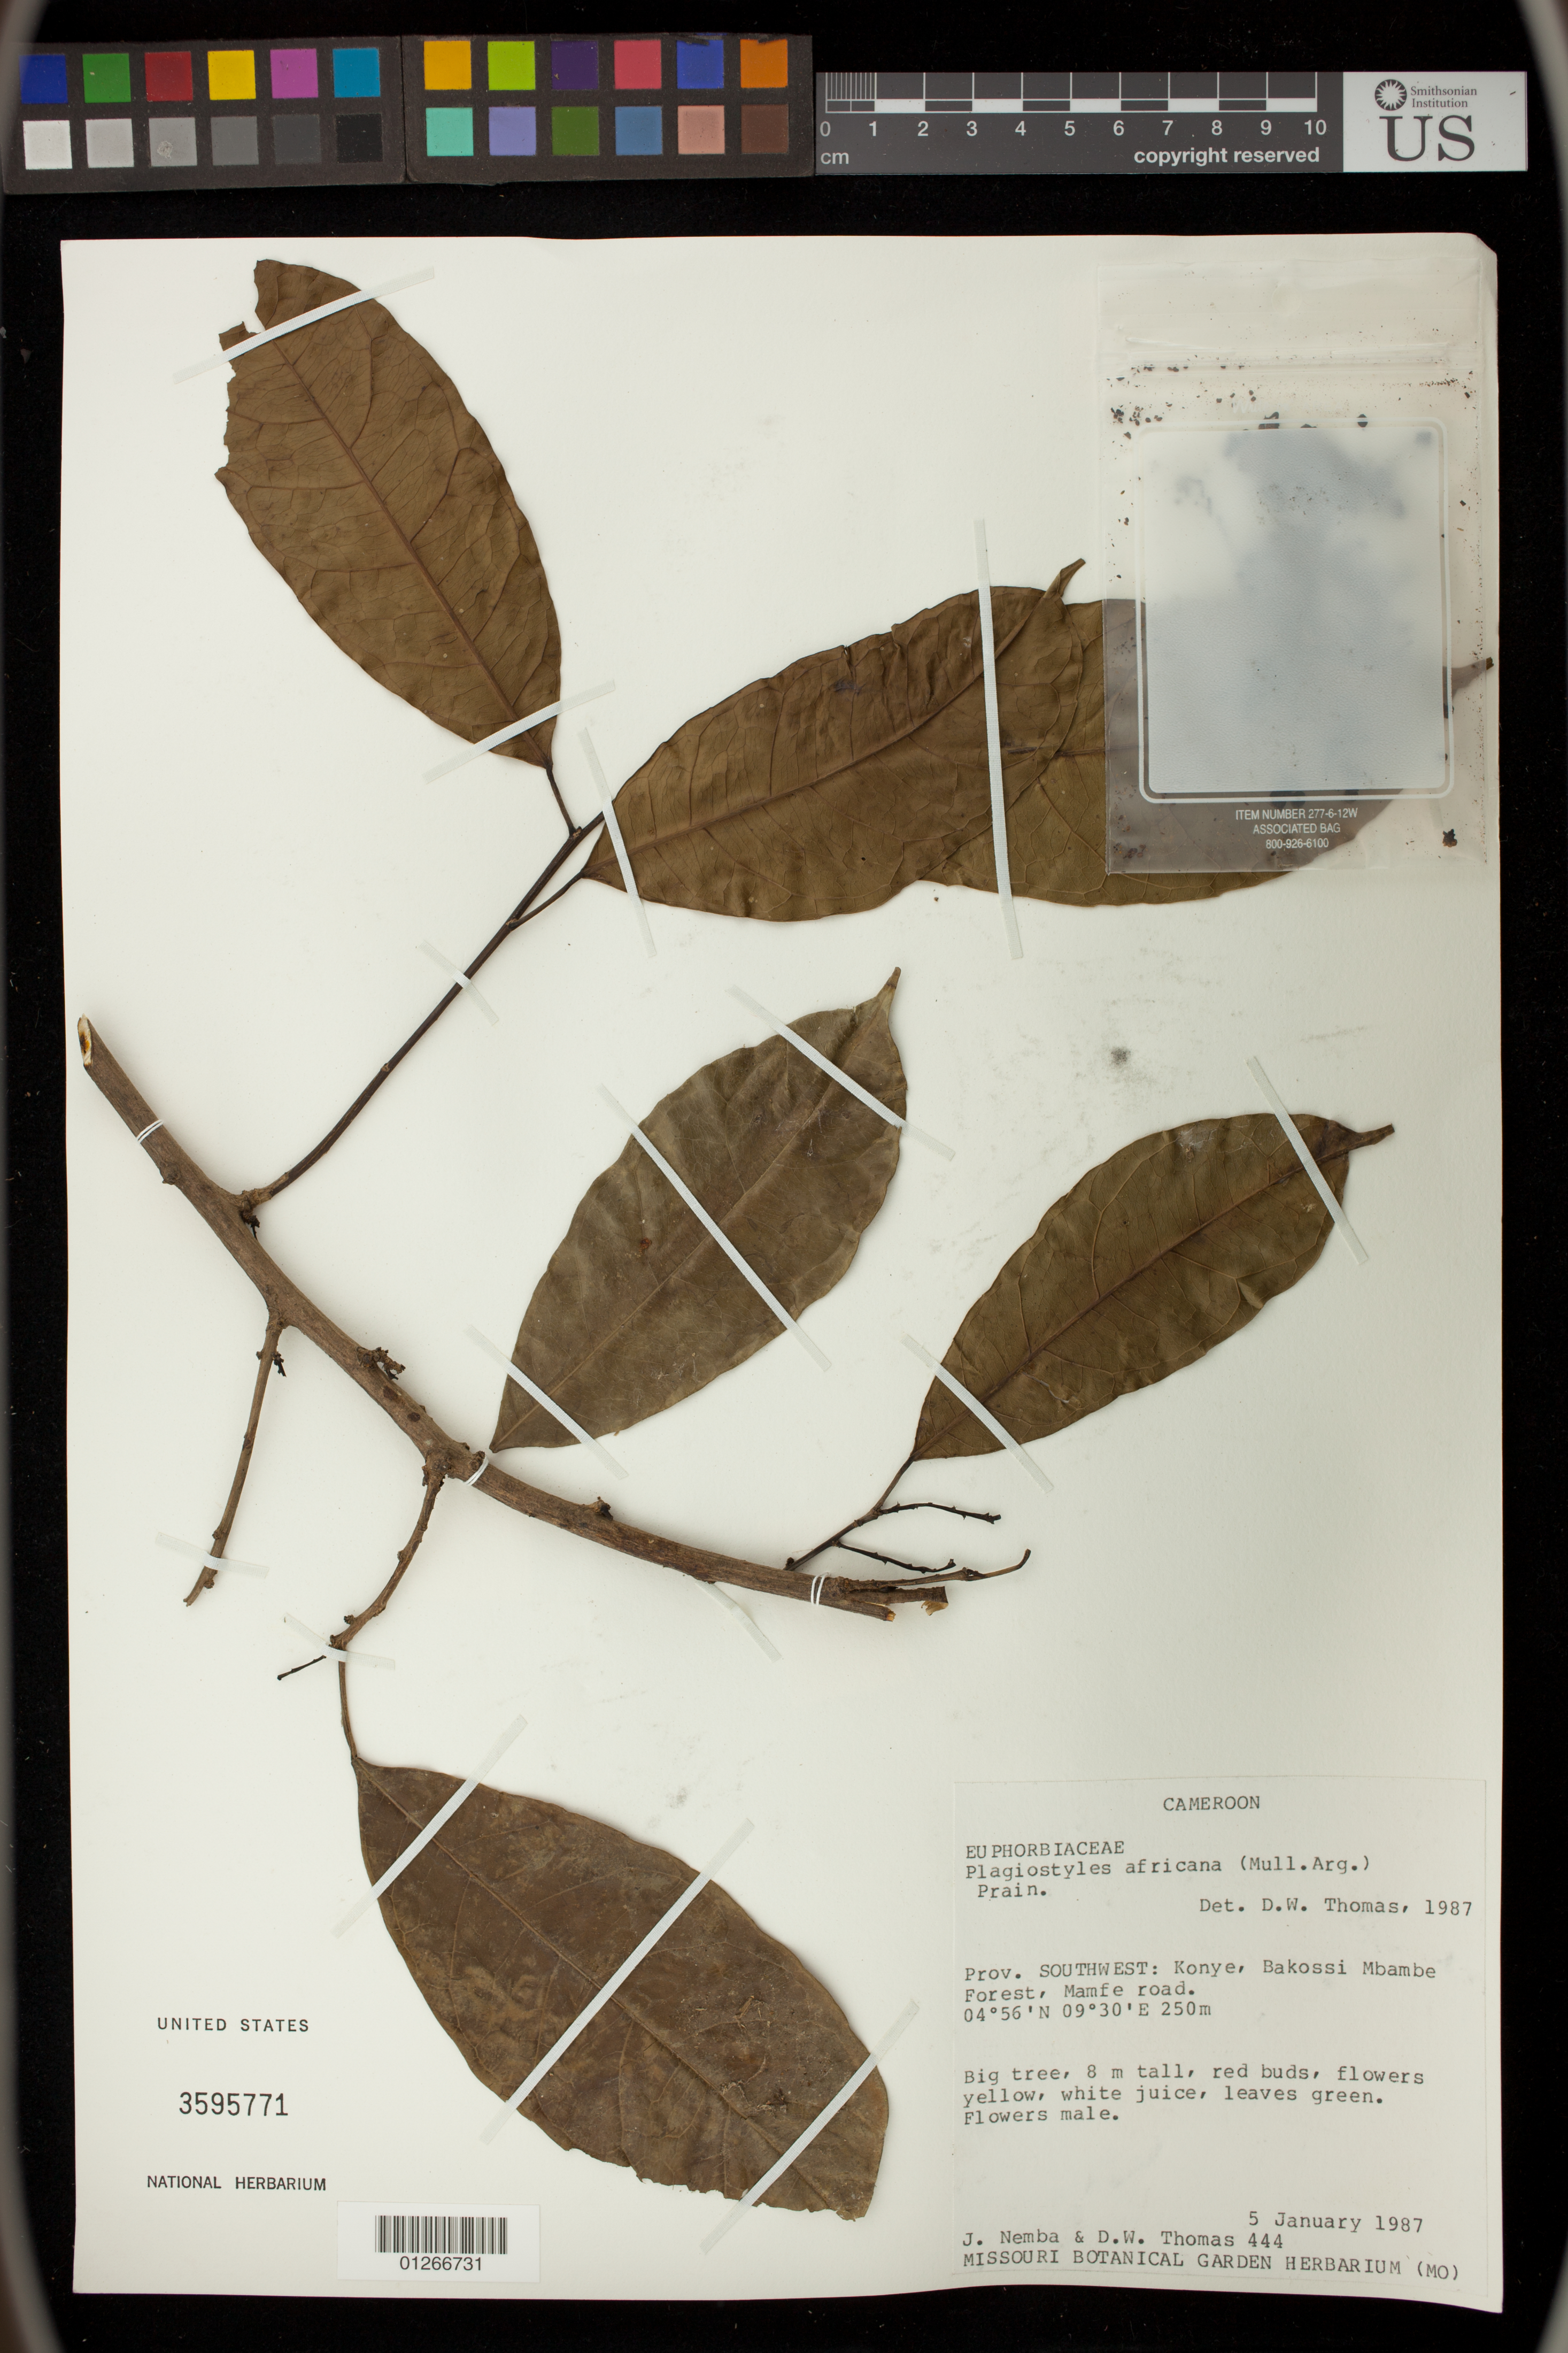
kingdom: Plantae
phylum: Tracheophyta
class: Magnoliopsida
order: Malpighiales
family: Euphorbiaceae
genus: Plagiostyles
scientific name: Plagiostyles africana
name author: (Müll. Arg.) Prain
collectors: J. Nemba & D. W. Thomas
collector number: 444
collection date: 1987-01-05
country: Cameroon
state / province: Sud-Ouest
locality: Konye, Bakossi Mbambe Forest, Mamfe road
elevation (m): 250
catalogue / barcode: US 3595771